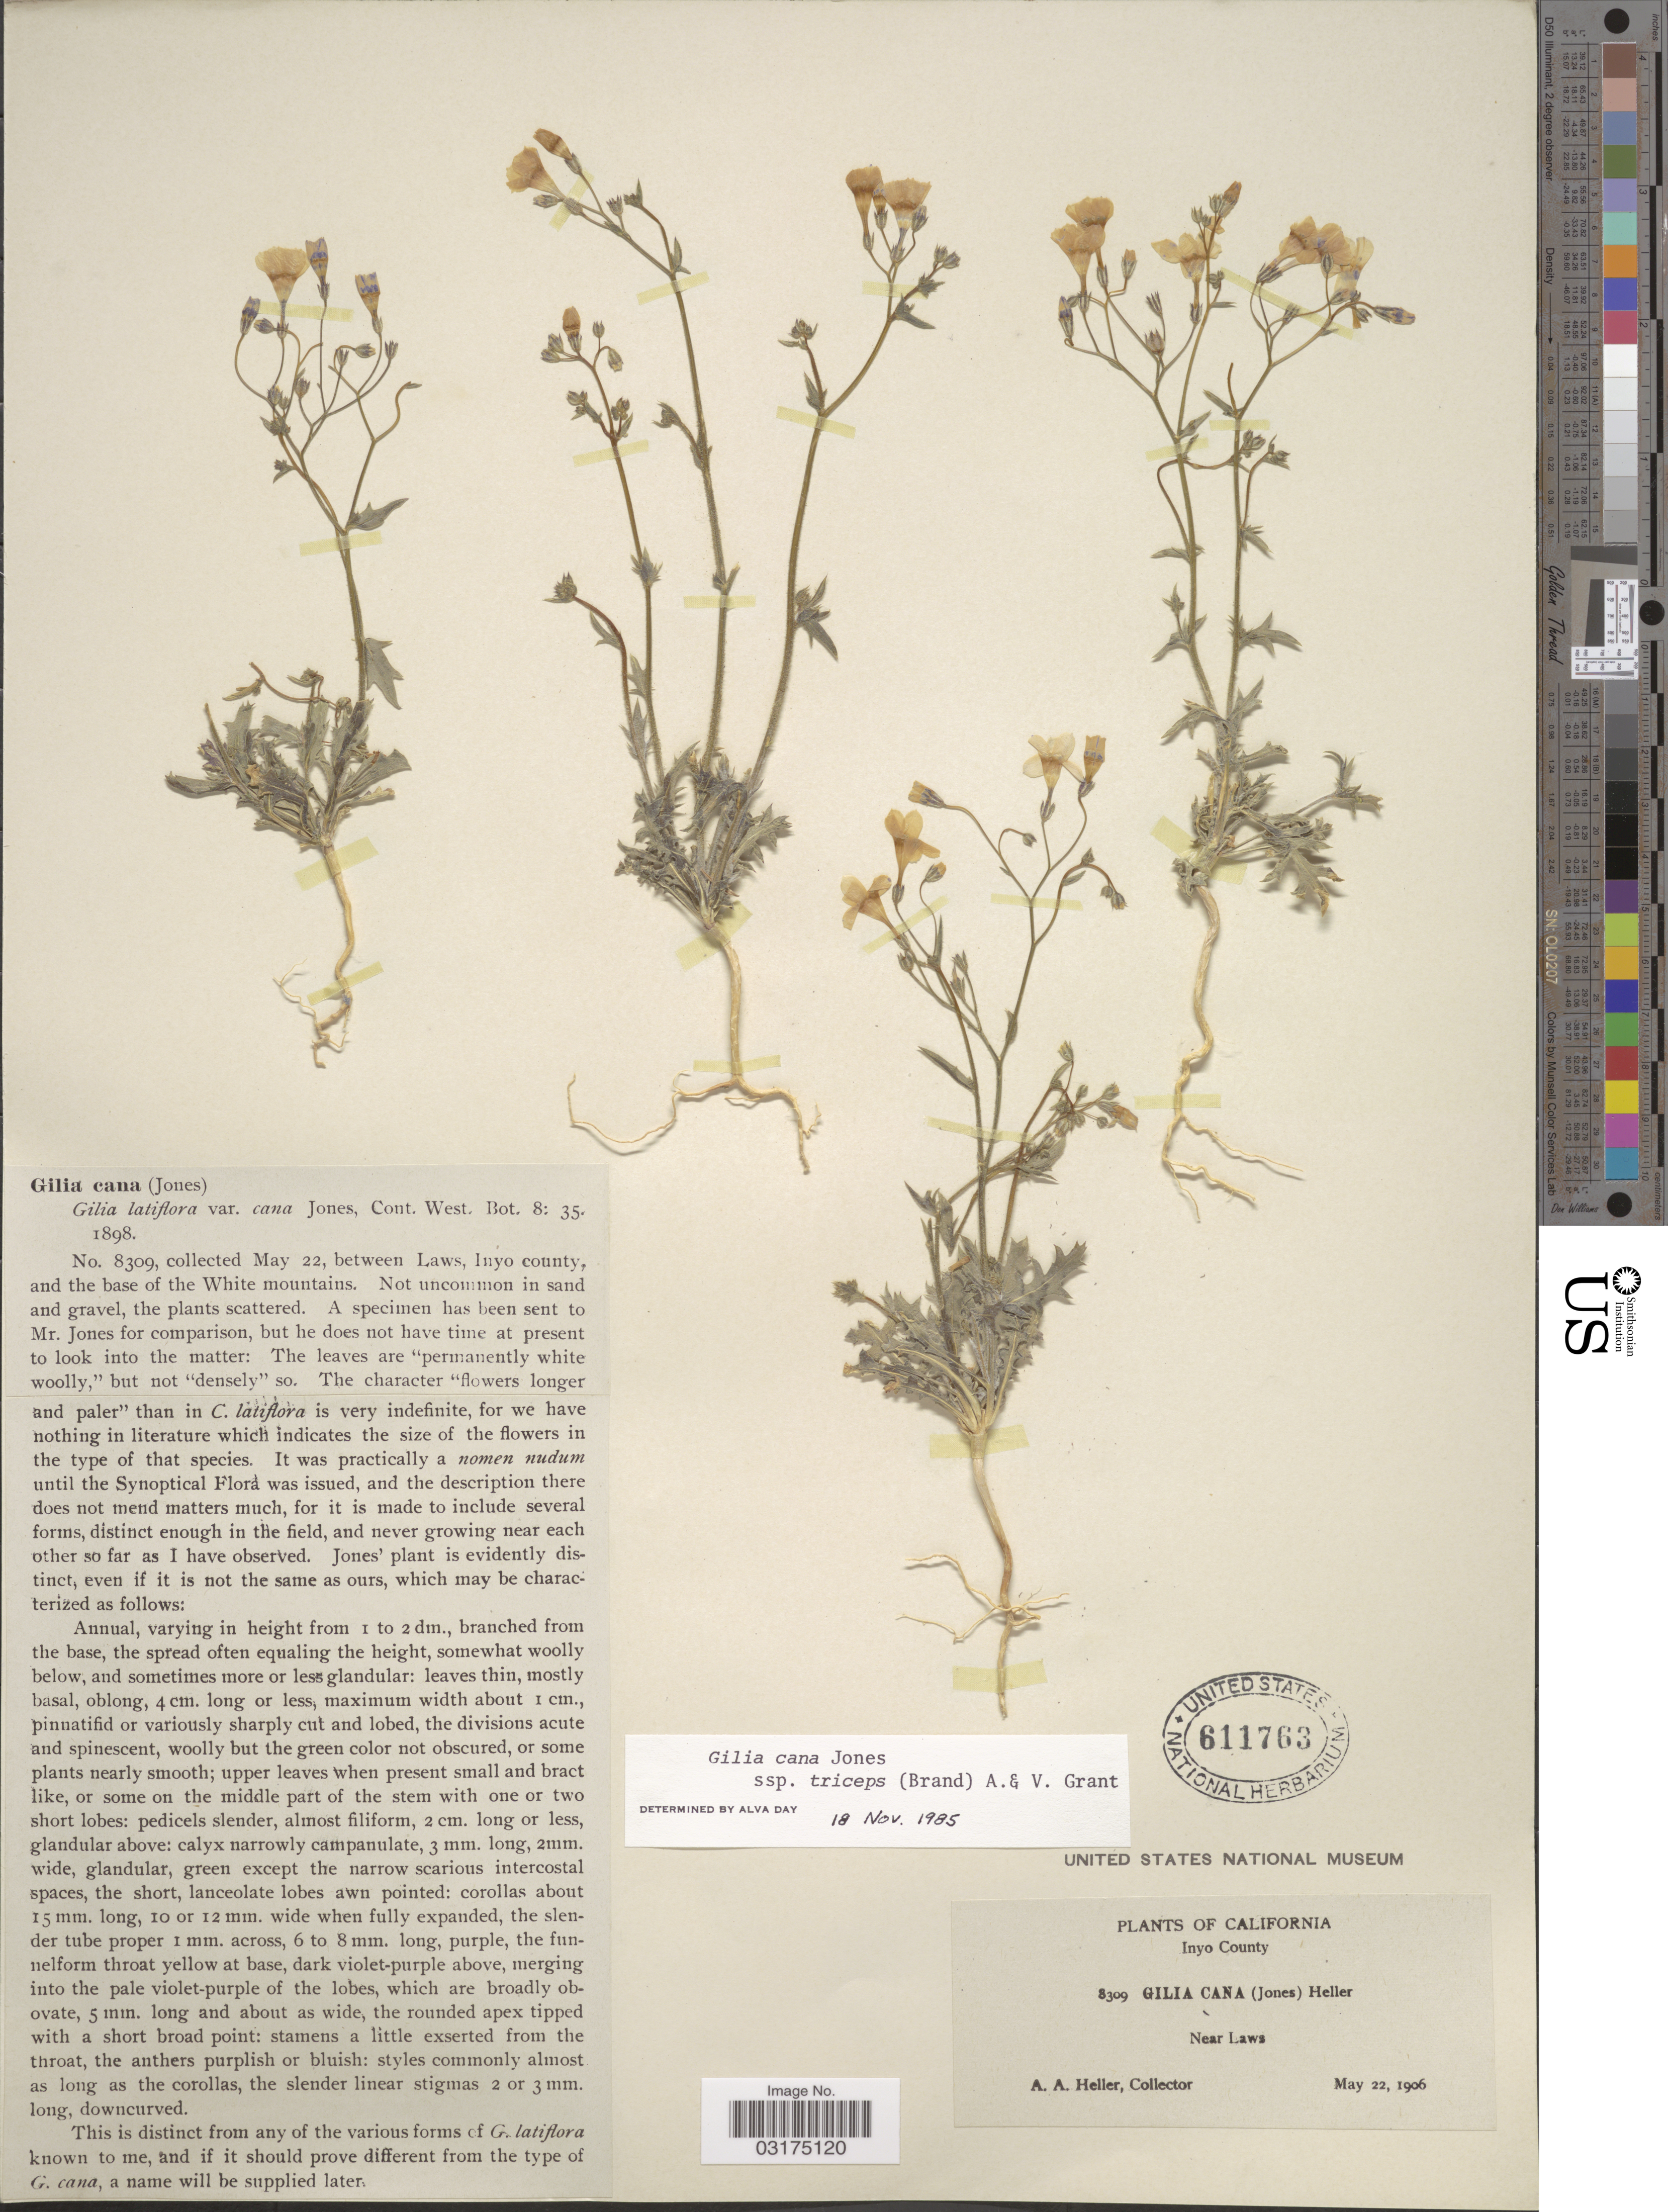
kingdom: Plantae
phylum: Tracheophyta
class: Magnoliopsida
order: Ericales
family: Polemoniaceae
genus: Gilia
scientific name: Gilia cana subsp. triceps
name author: (Brand) A.D. Grant & V.E. Grant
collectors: A. A. Heller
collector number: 8309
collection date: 1906-05-22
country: United States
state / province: California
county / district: Inyo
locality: Inyo County, Near Laws.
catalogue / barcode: US 611763